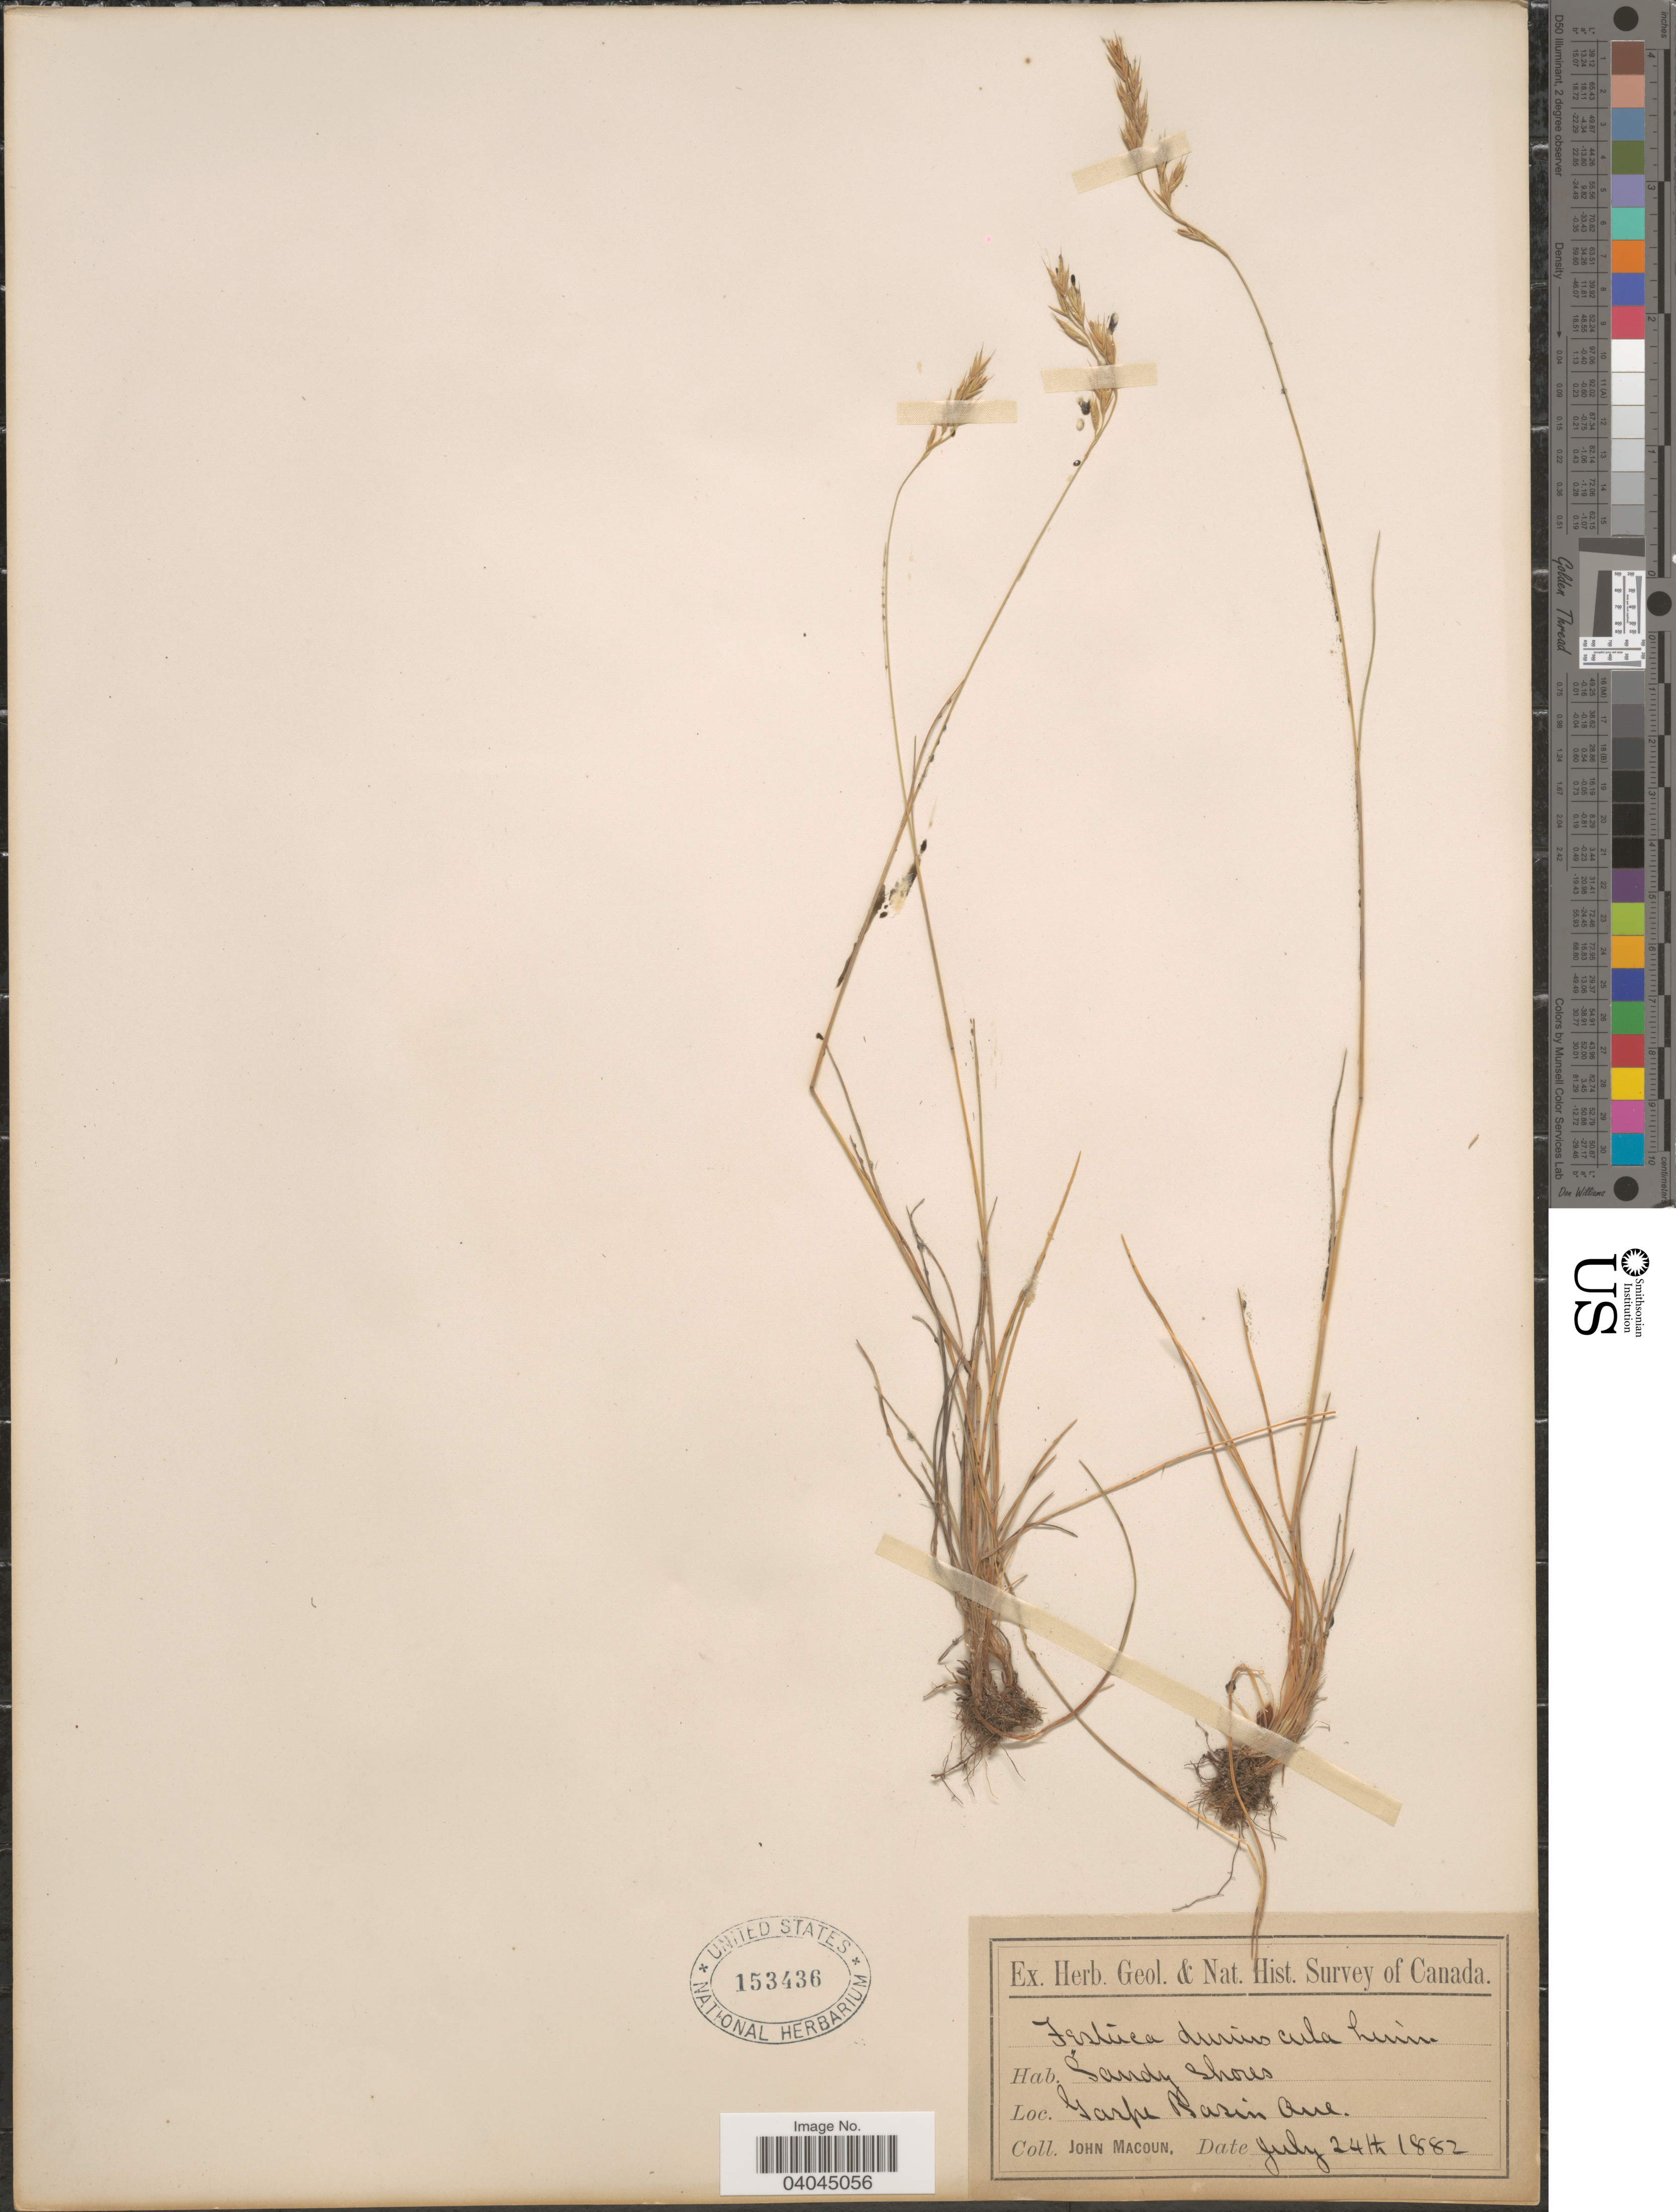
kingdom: Plantae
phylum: Tracheophyta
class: Liliopsida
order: Poales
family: Poaceae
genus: Festuca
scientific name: Festuca rubra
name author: L.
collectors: J. Macoun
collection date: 1882-07-24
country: Canada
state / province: Quebec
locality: Gaspe Basin.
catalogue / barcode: US 153436